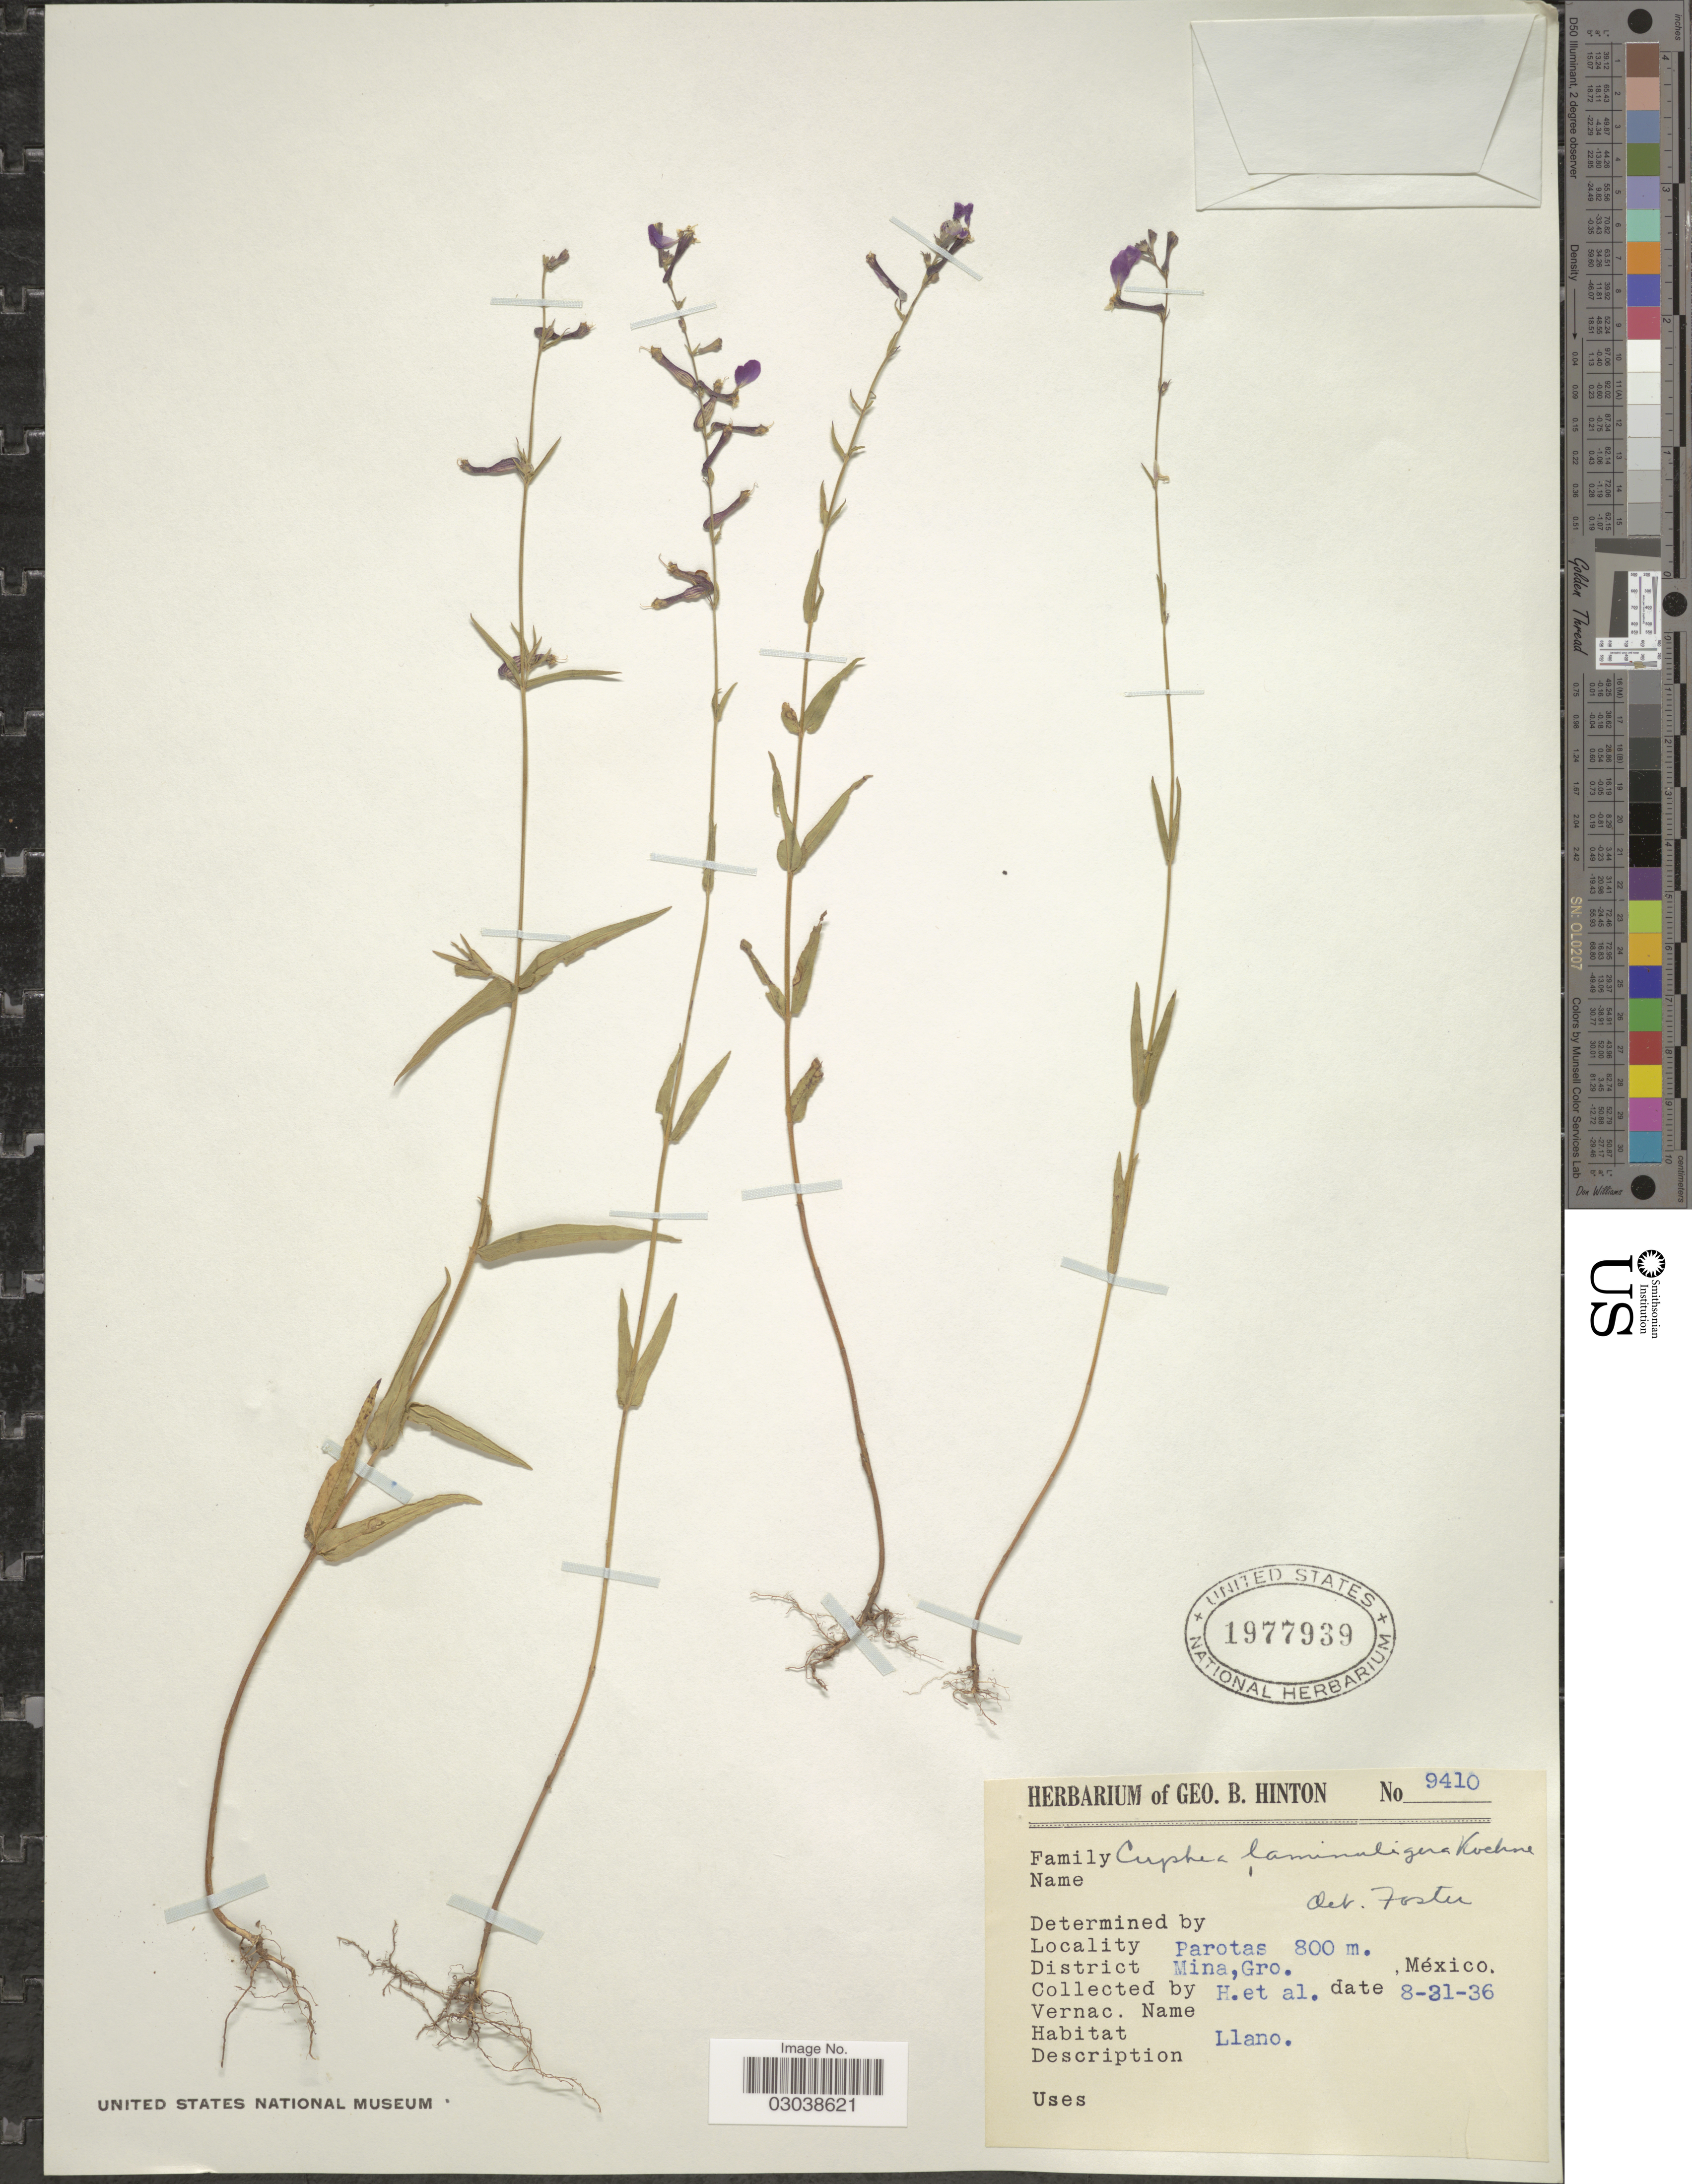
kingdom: Plantae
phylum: Tracheophyta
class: Magnoliopsida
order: Myrtales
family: Lythraceae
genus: Cuphea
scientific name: Cuphea laminuligera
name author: Koehne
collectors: G. B. Hinton & et al.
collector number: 9410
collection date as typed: Transcribed d/m/y: 31/8/36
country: Mexico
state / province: Guerrero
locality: Parotas, District Mina, Gro.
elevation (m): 800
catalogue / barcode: US 1977939